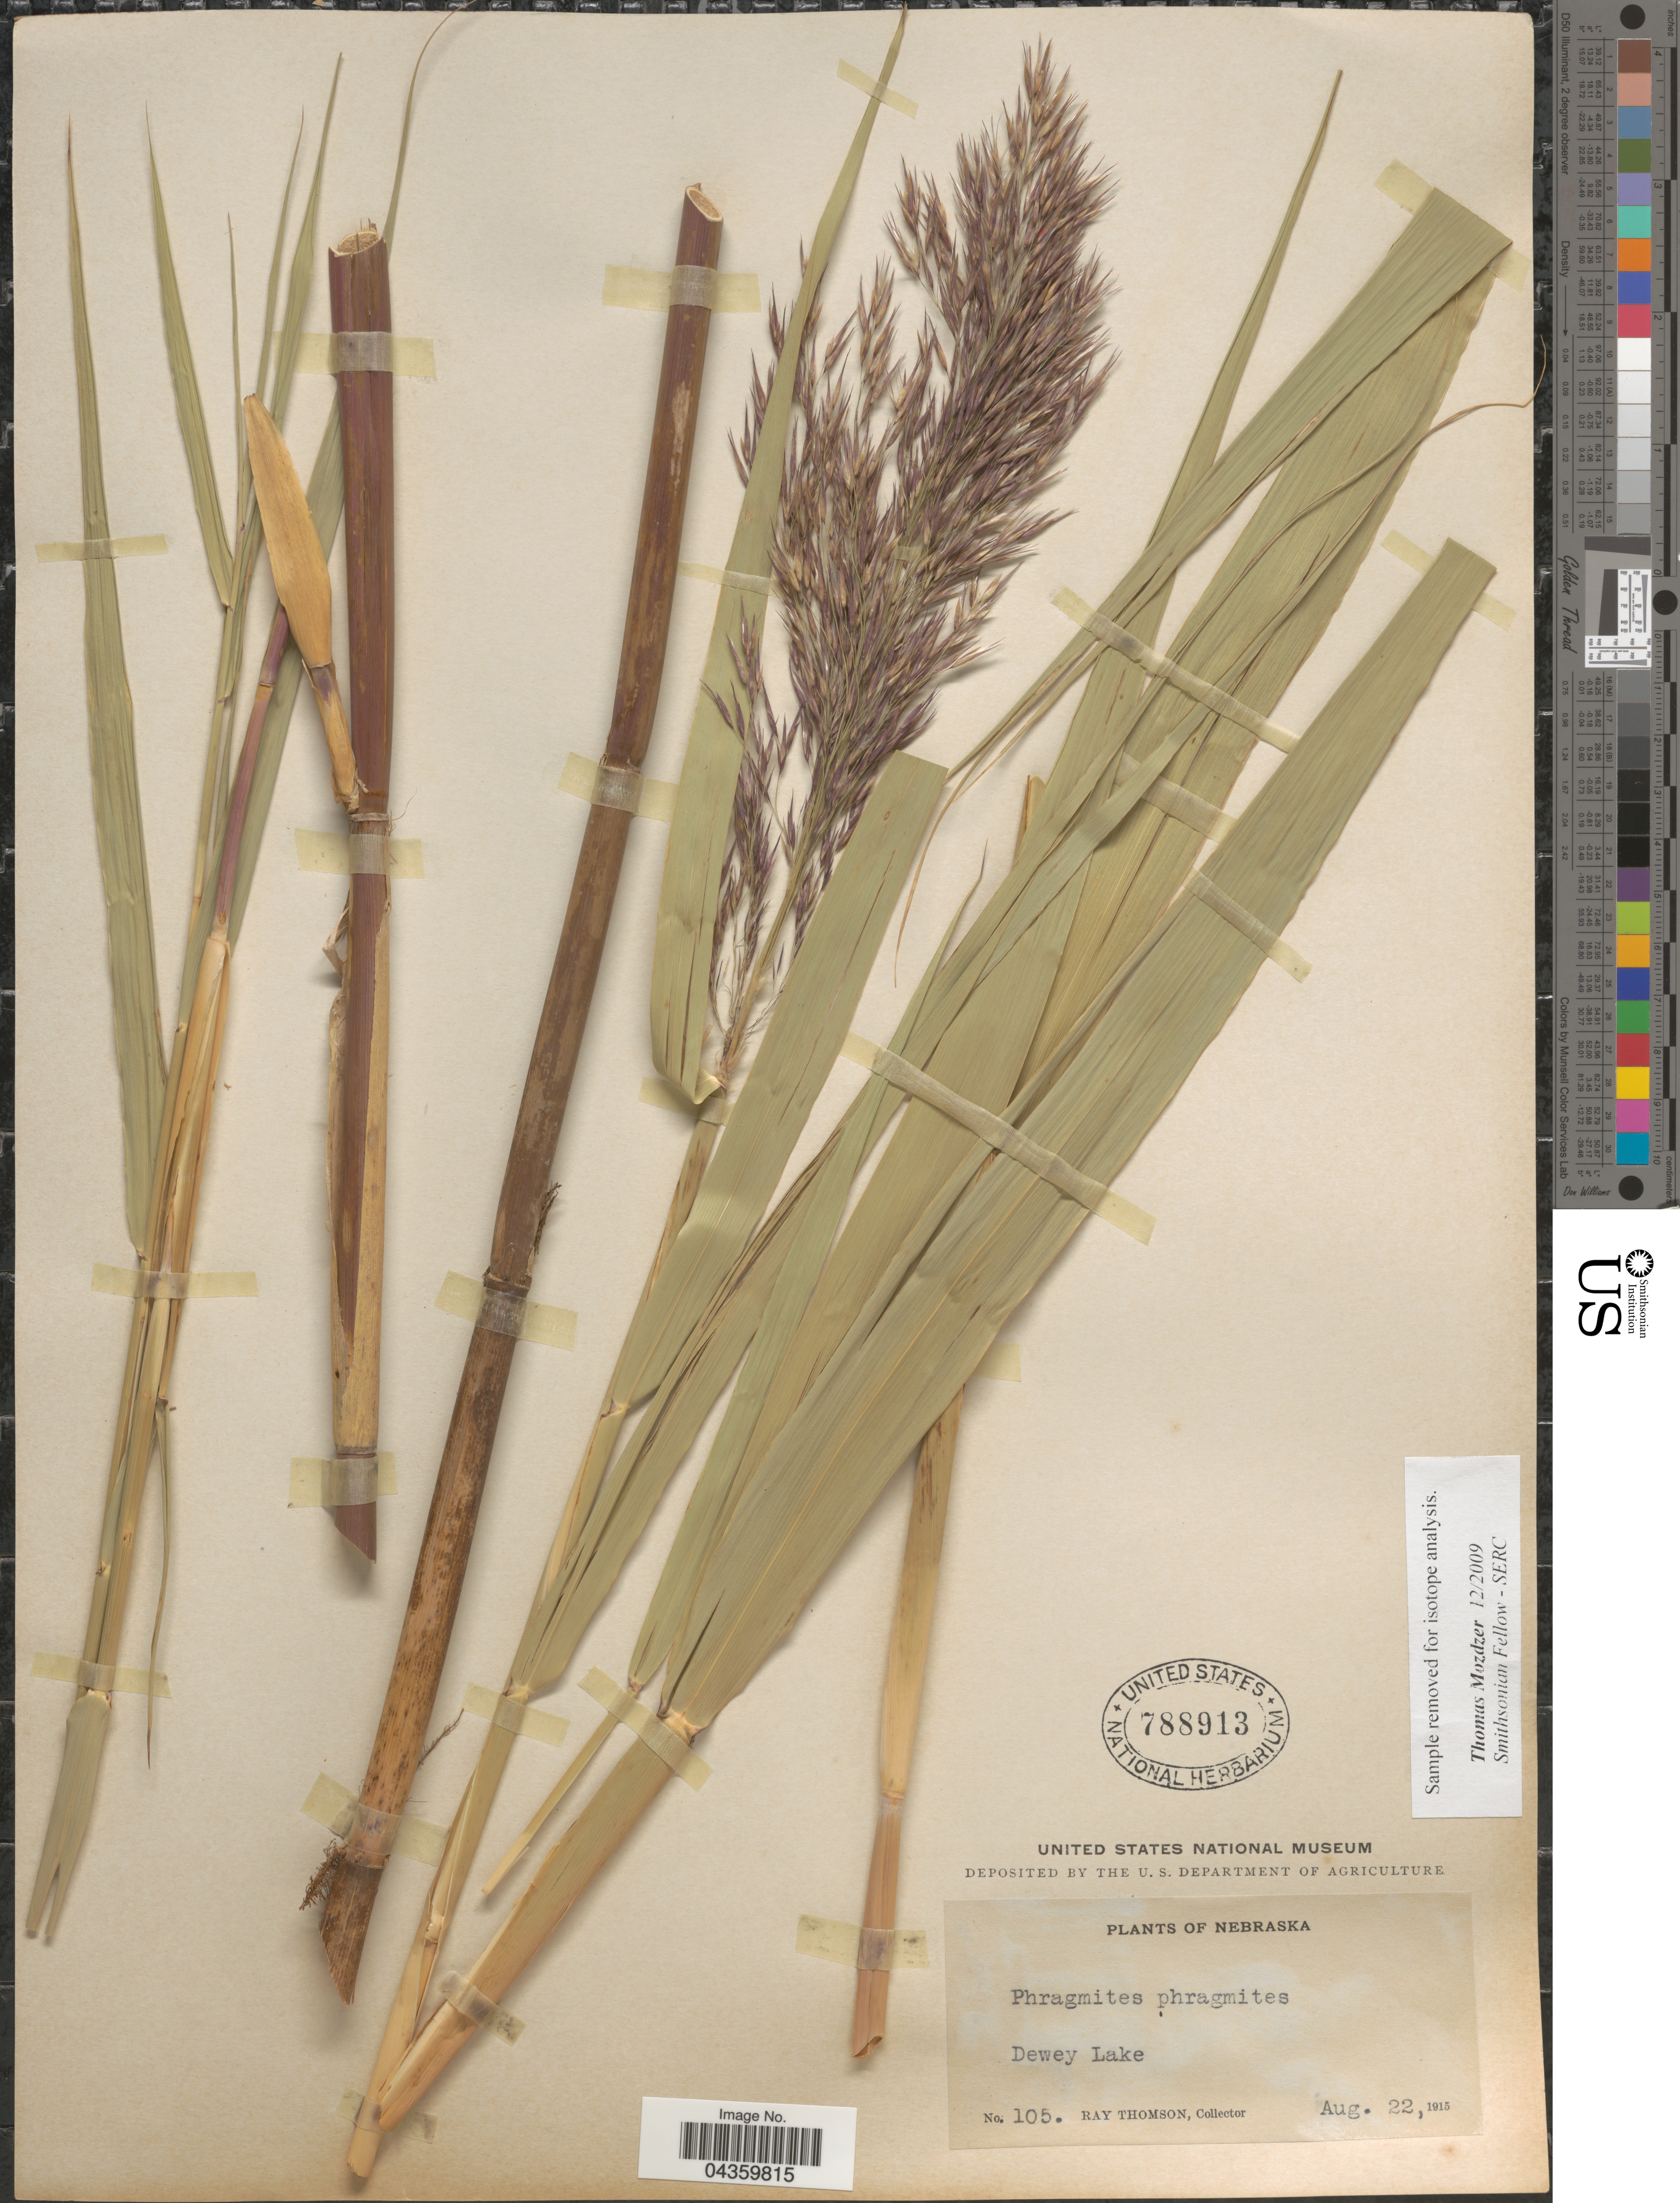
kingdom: Plantae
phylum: Tracheophyta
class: Liliopsida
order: Poales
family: Poaceae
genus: Phragmites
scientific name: Phragmites australis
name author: (Cav.) Trin. ex Steud.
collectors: R. Thomson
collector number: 105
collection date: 1915-08-22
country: United States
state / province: Nebraska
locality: Dewey Lake.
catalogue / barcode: US 788913